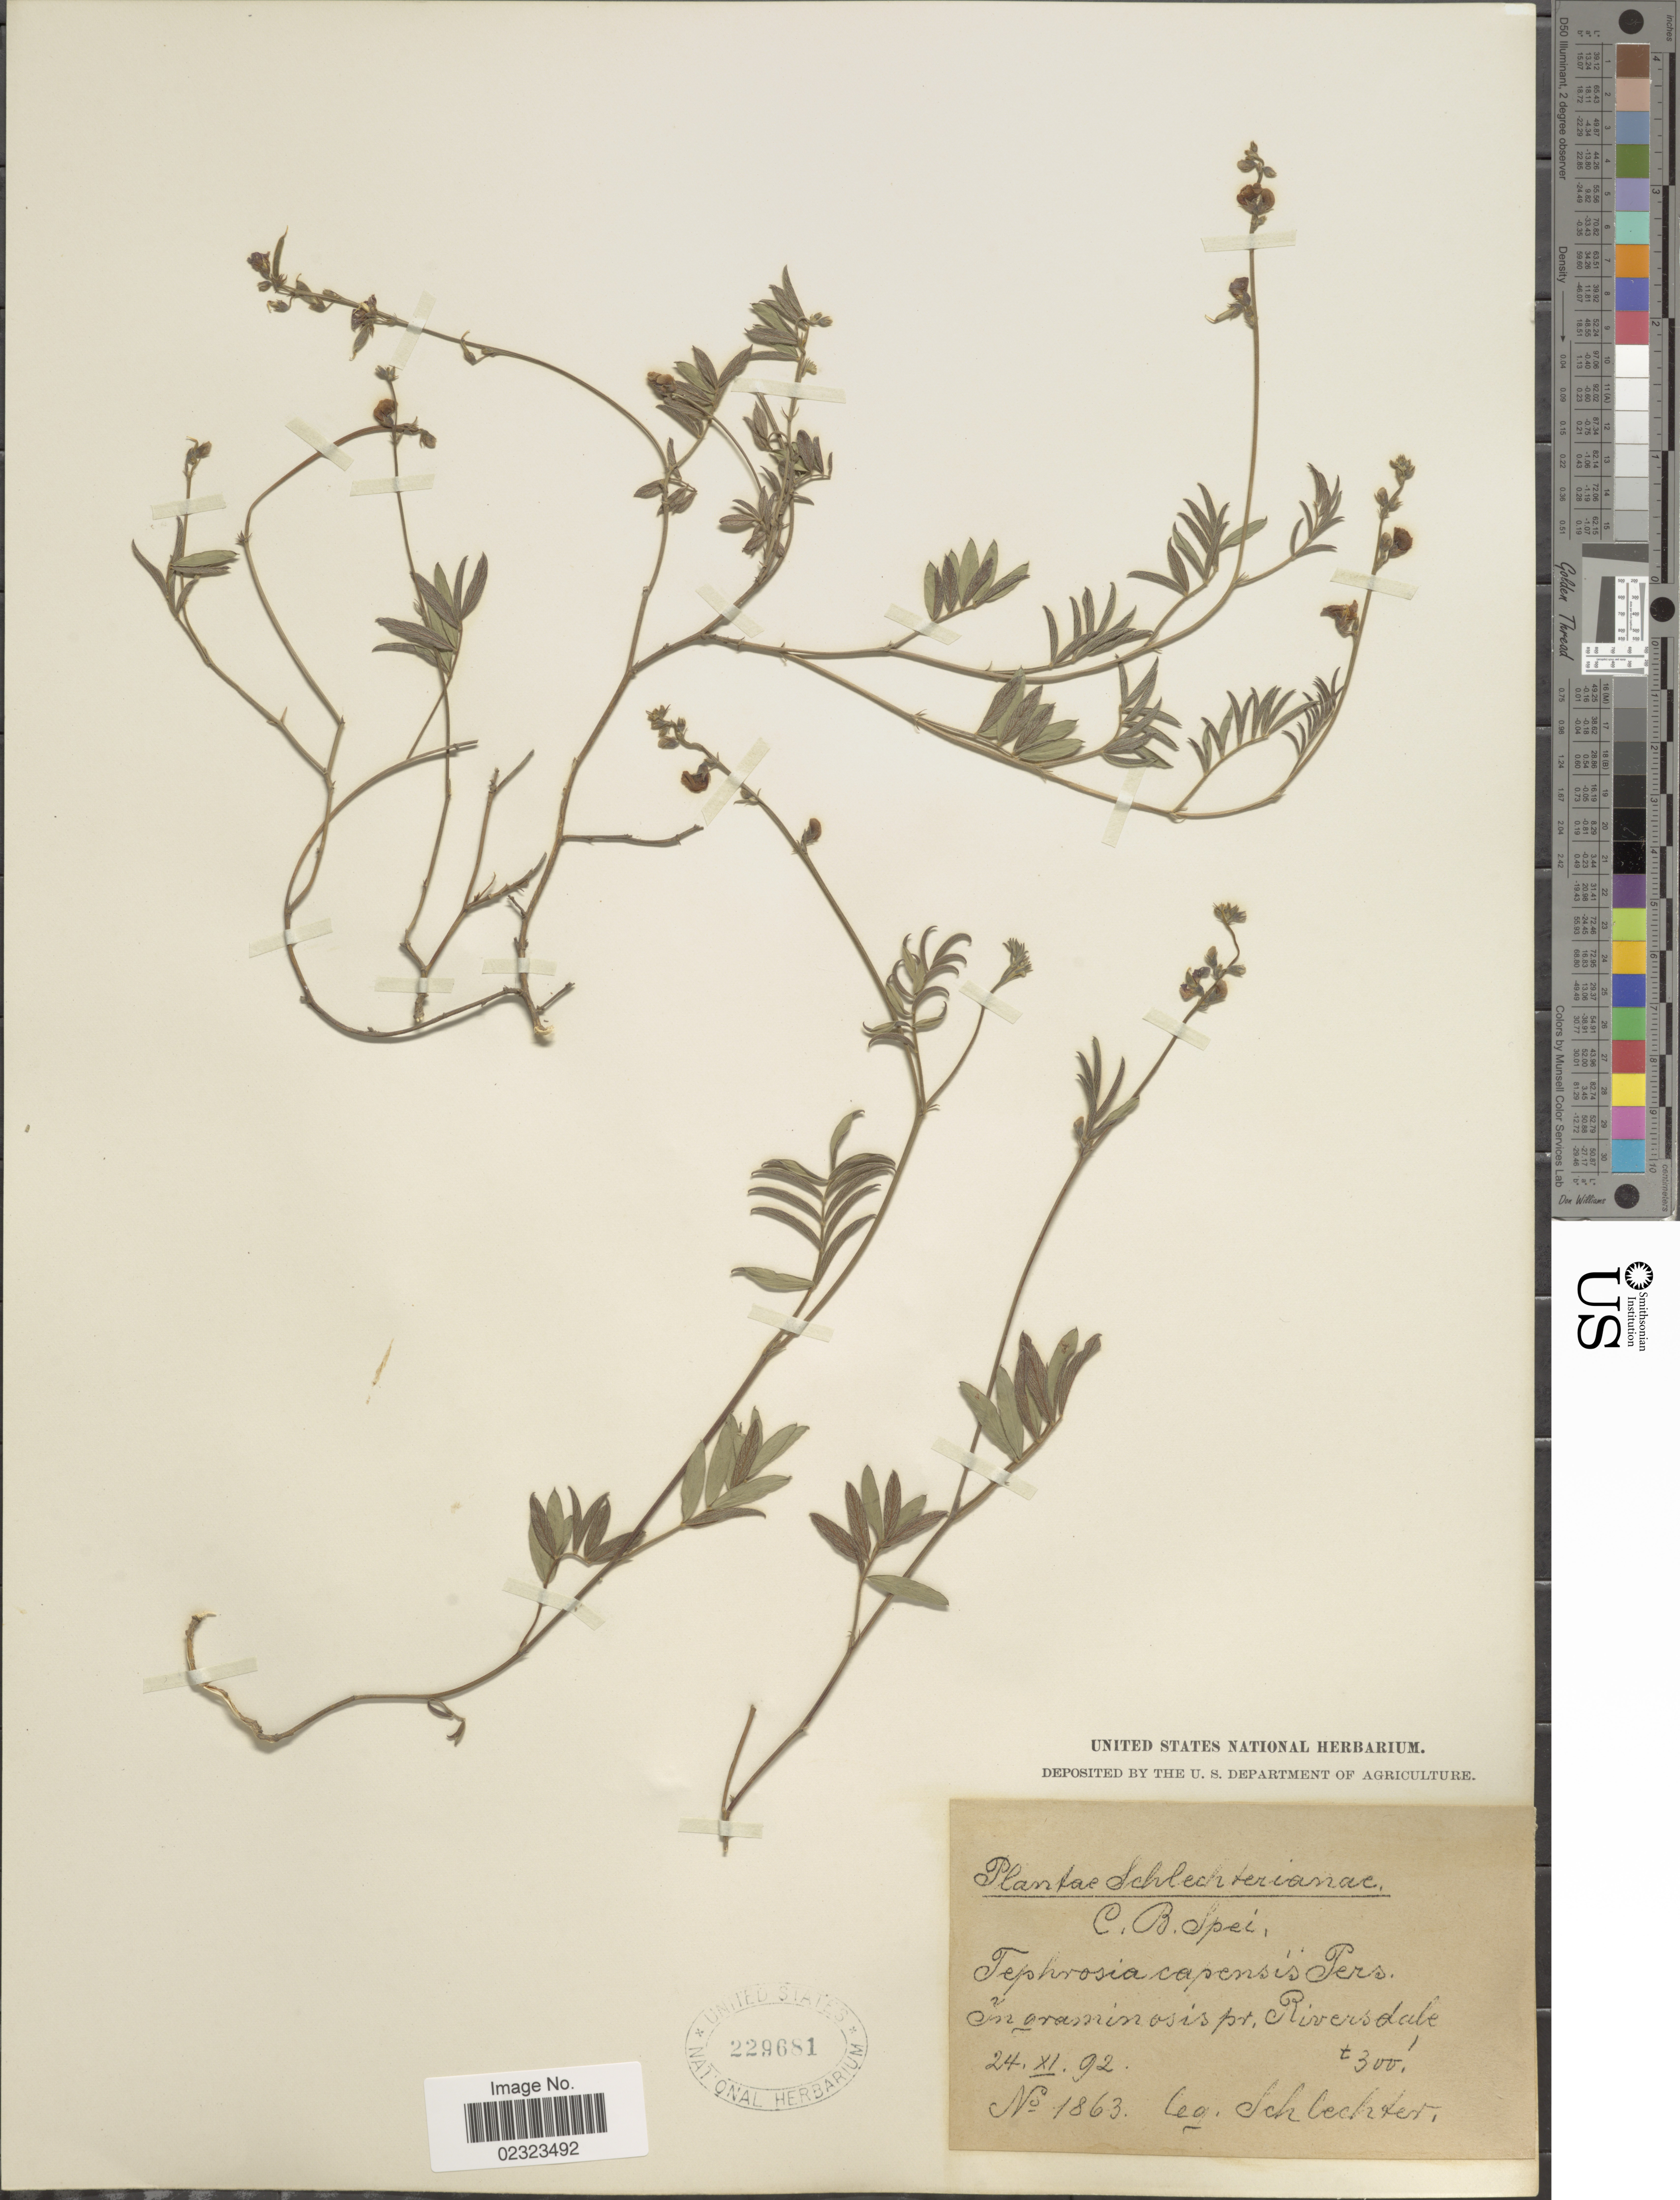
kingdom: Plantae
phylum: Tracheophyta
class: Magnoliopsida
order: Fabales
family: Fabaceae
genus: Tephrosia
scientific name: Tephrosia capensis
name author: (Jacq.) Pers.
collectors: Schlechter, --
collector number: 1863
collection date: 1892-10-24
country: South Africa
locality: C. B. Spei., pr. Riversdale.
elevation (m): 91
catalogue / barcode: US 229681